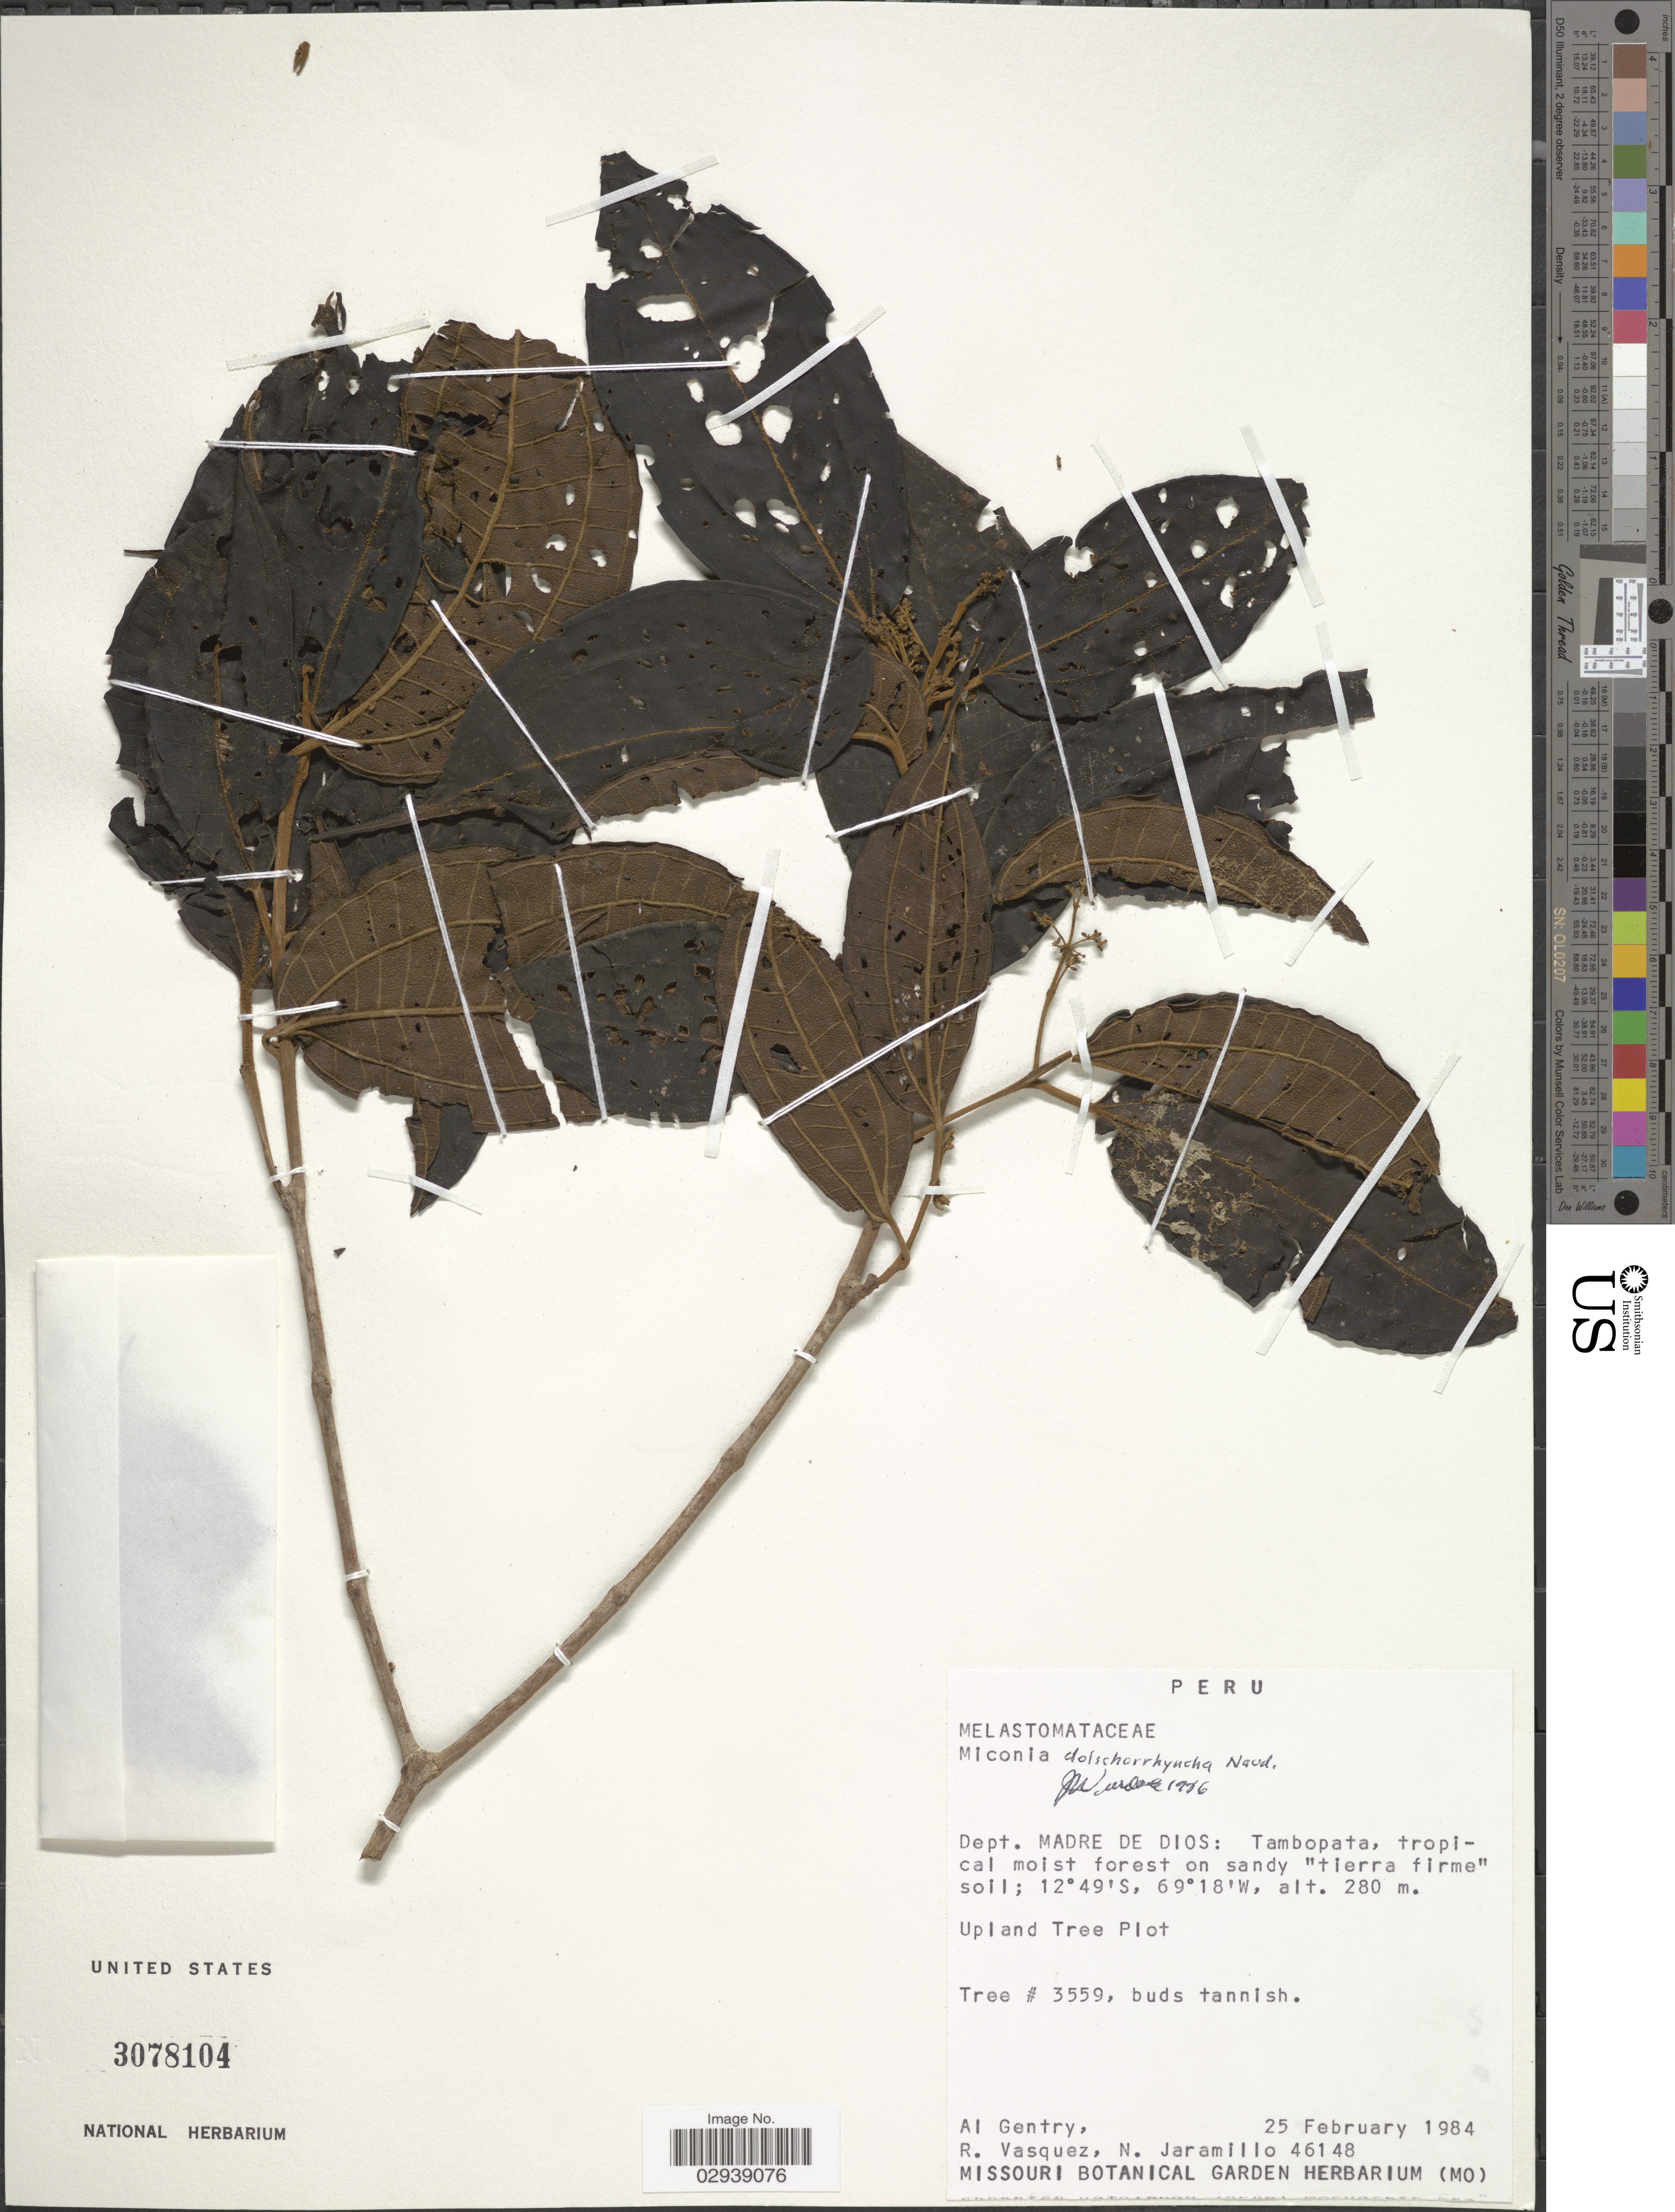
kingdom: Plantae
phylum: Tracheophyta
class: Magnoliopsida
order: Myrtales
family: Melastomataceae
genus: Miconia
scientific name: Miconia dolichorrhyncha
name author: Naudin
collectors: A. H. Gentry, R. Vasquez & N. Jaramillo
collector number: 46148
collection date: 1984-02-25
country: Peru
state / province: Madre de Dios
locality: Dept. Madre de Dios: Tambopata, tropical moist forest on sandy "tierra firme".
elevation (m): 280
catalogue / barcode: US 3078104